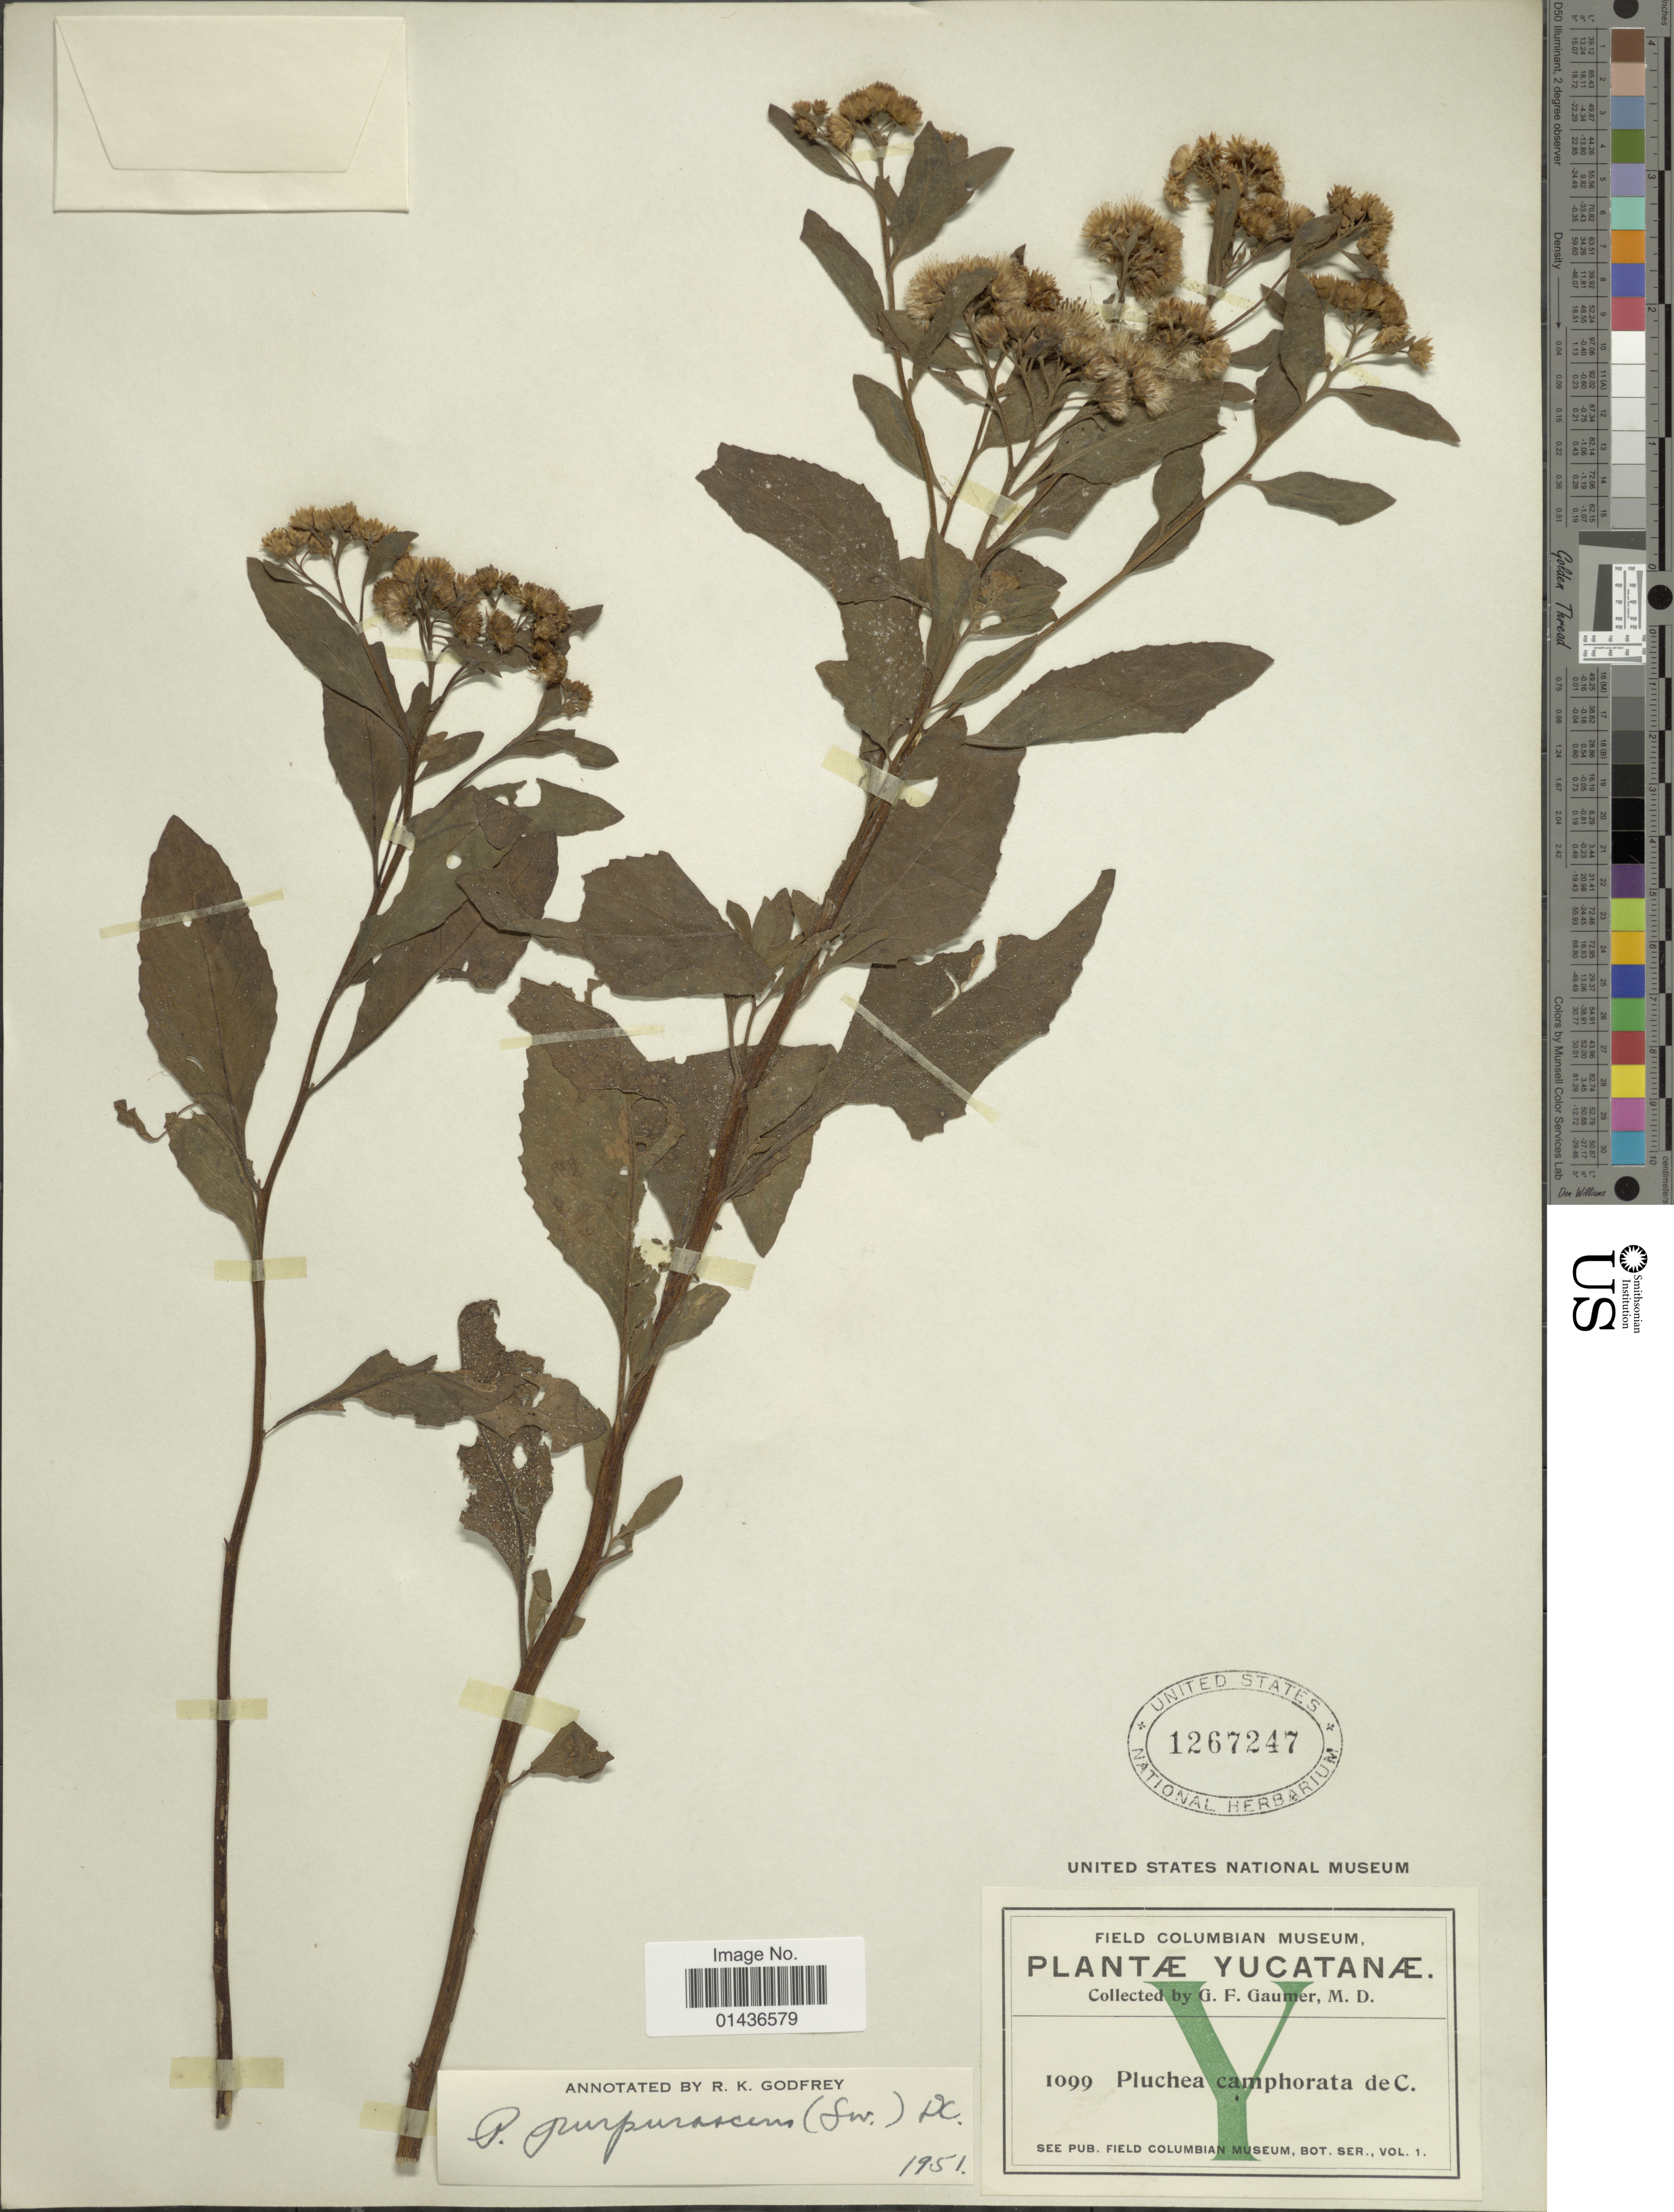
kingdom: Plantae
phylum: Tracheophyta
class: Magnoliopsida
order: Asterales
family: Asteraceae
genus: Pluchea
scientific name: Pluchea odorata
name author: (L.) Cass.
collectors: G. F. Gaumer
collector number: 1099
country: Mexico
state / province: Yucatán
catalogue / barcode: US 1267247